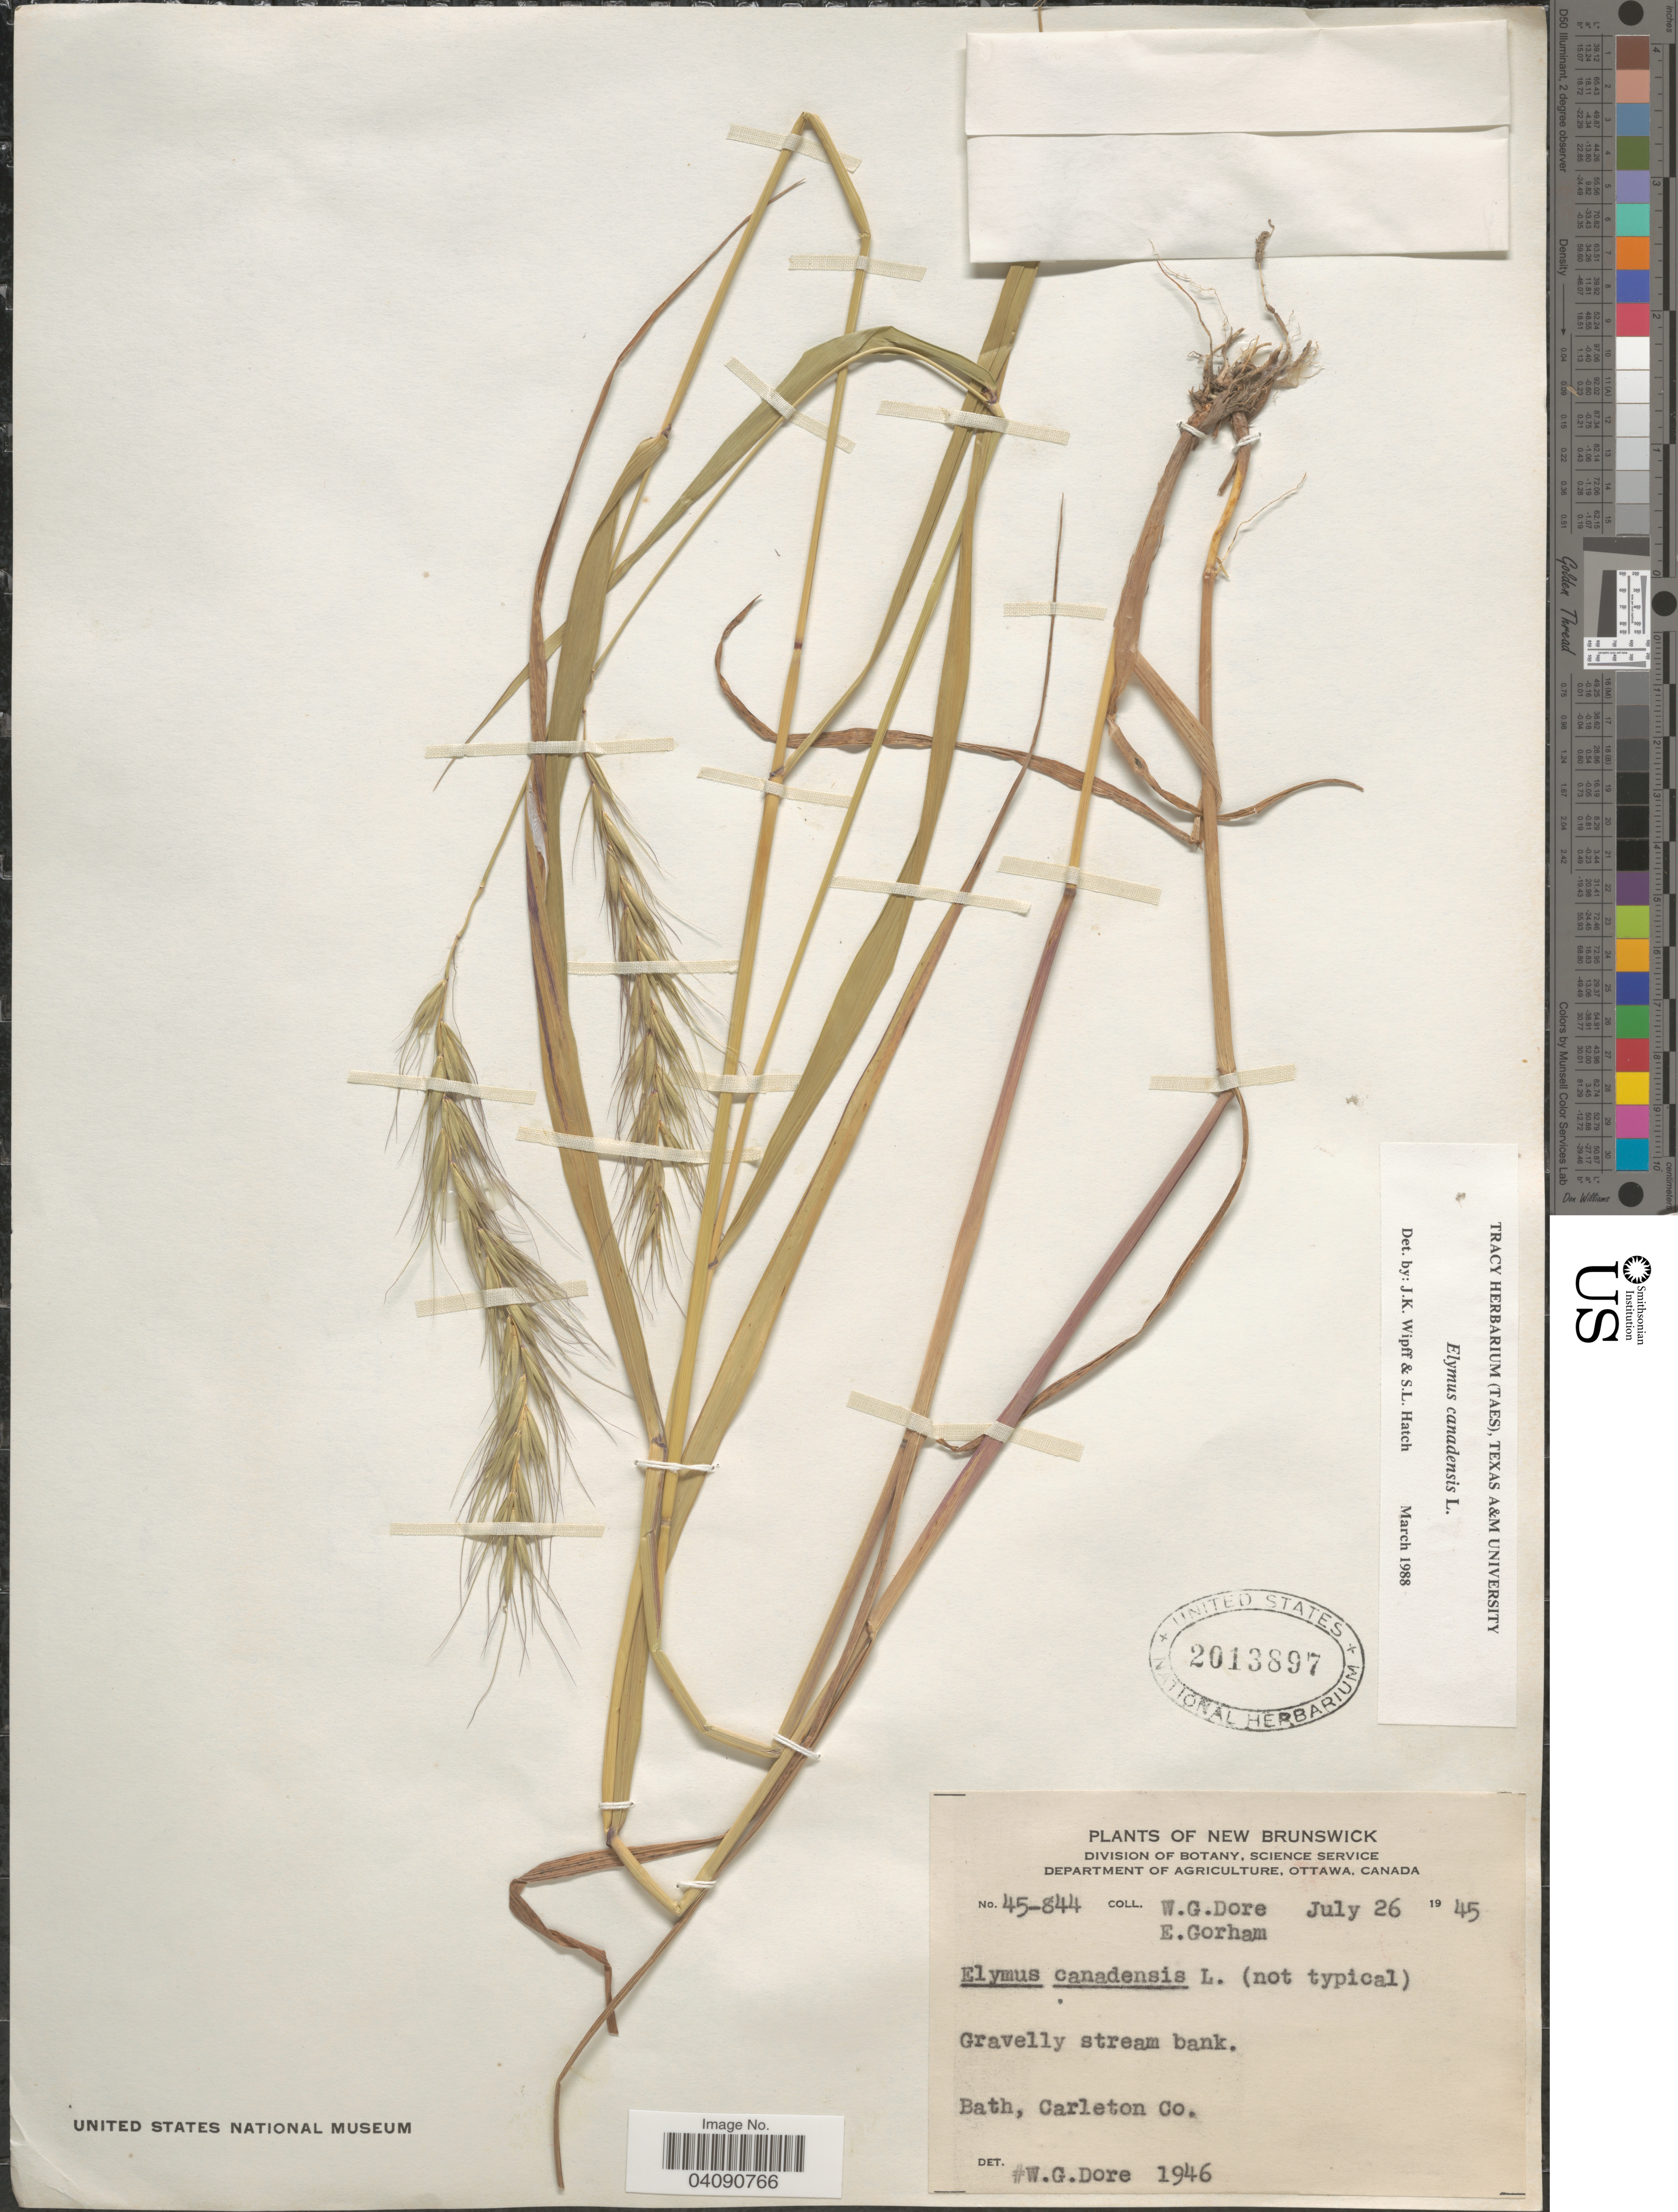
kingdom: Plantae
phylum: Tracheophyta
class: Liliopsida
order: Poales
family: Poaceae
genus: Elymus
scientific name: Elymus canadensis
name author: L.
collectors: W. Dore & E. Gorham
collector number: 45-844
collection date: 1945-07-26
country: Canada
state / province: New Brunswick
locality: Gravelly stream bank. Bath, Carleton Co.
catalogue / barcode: US 2013897